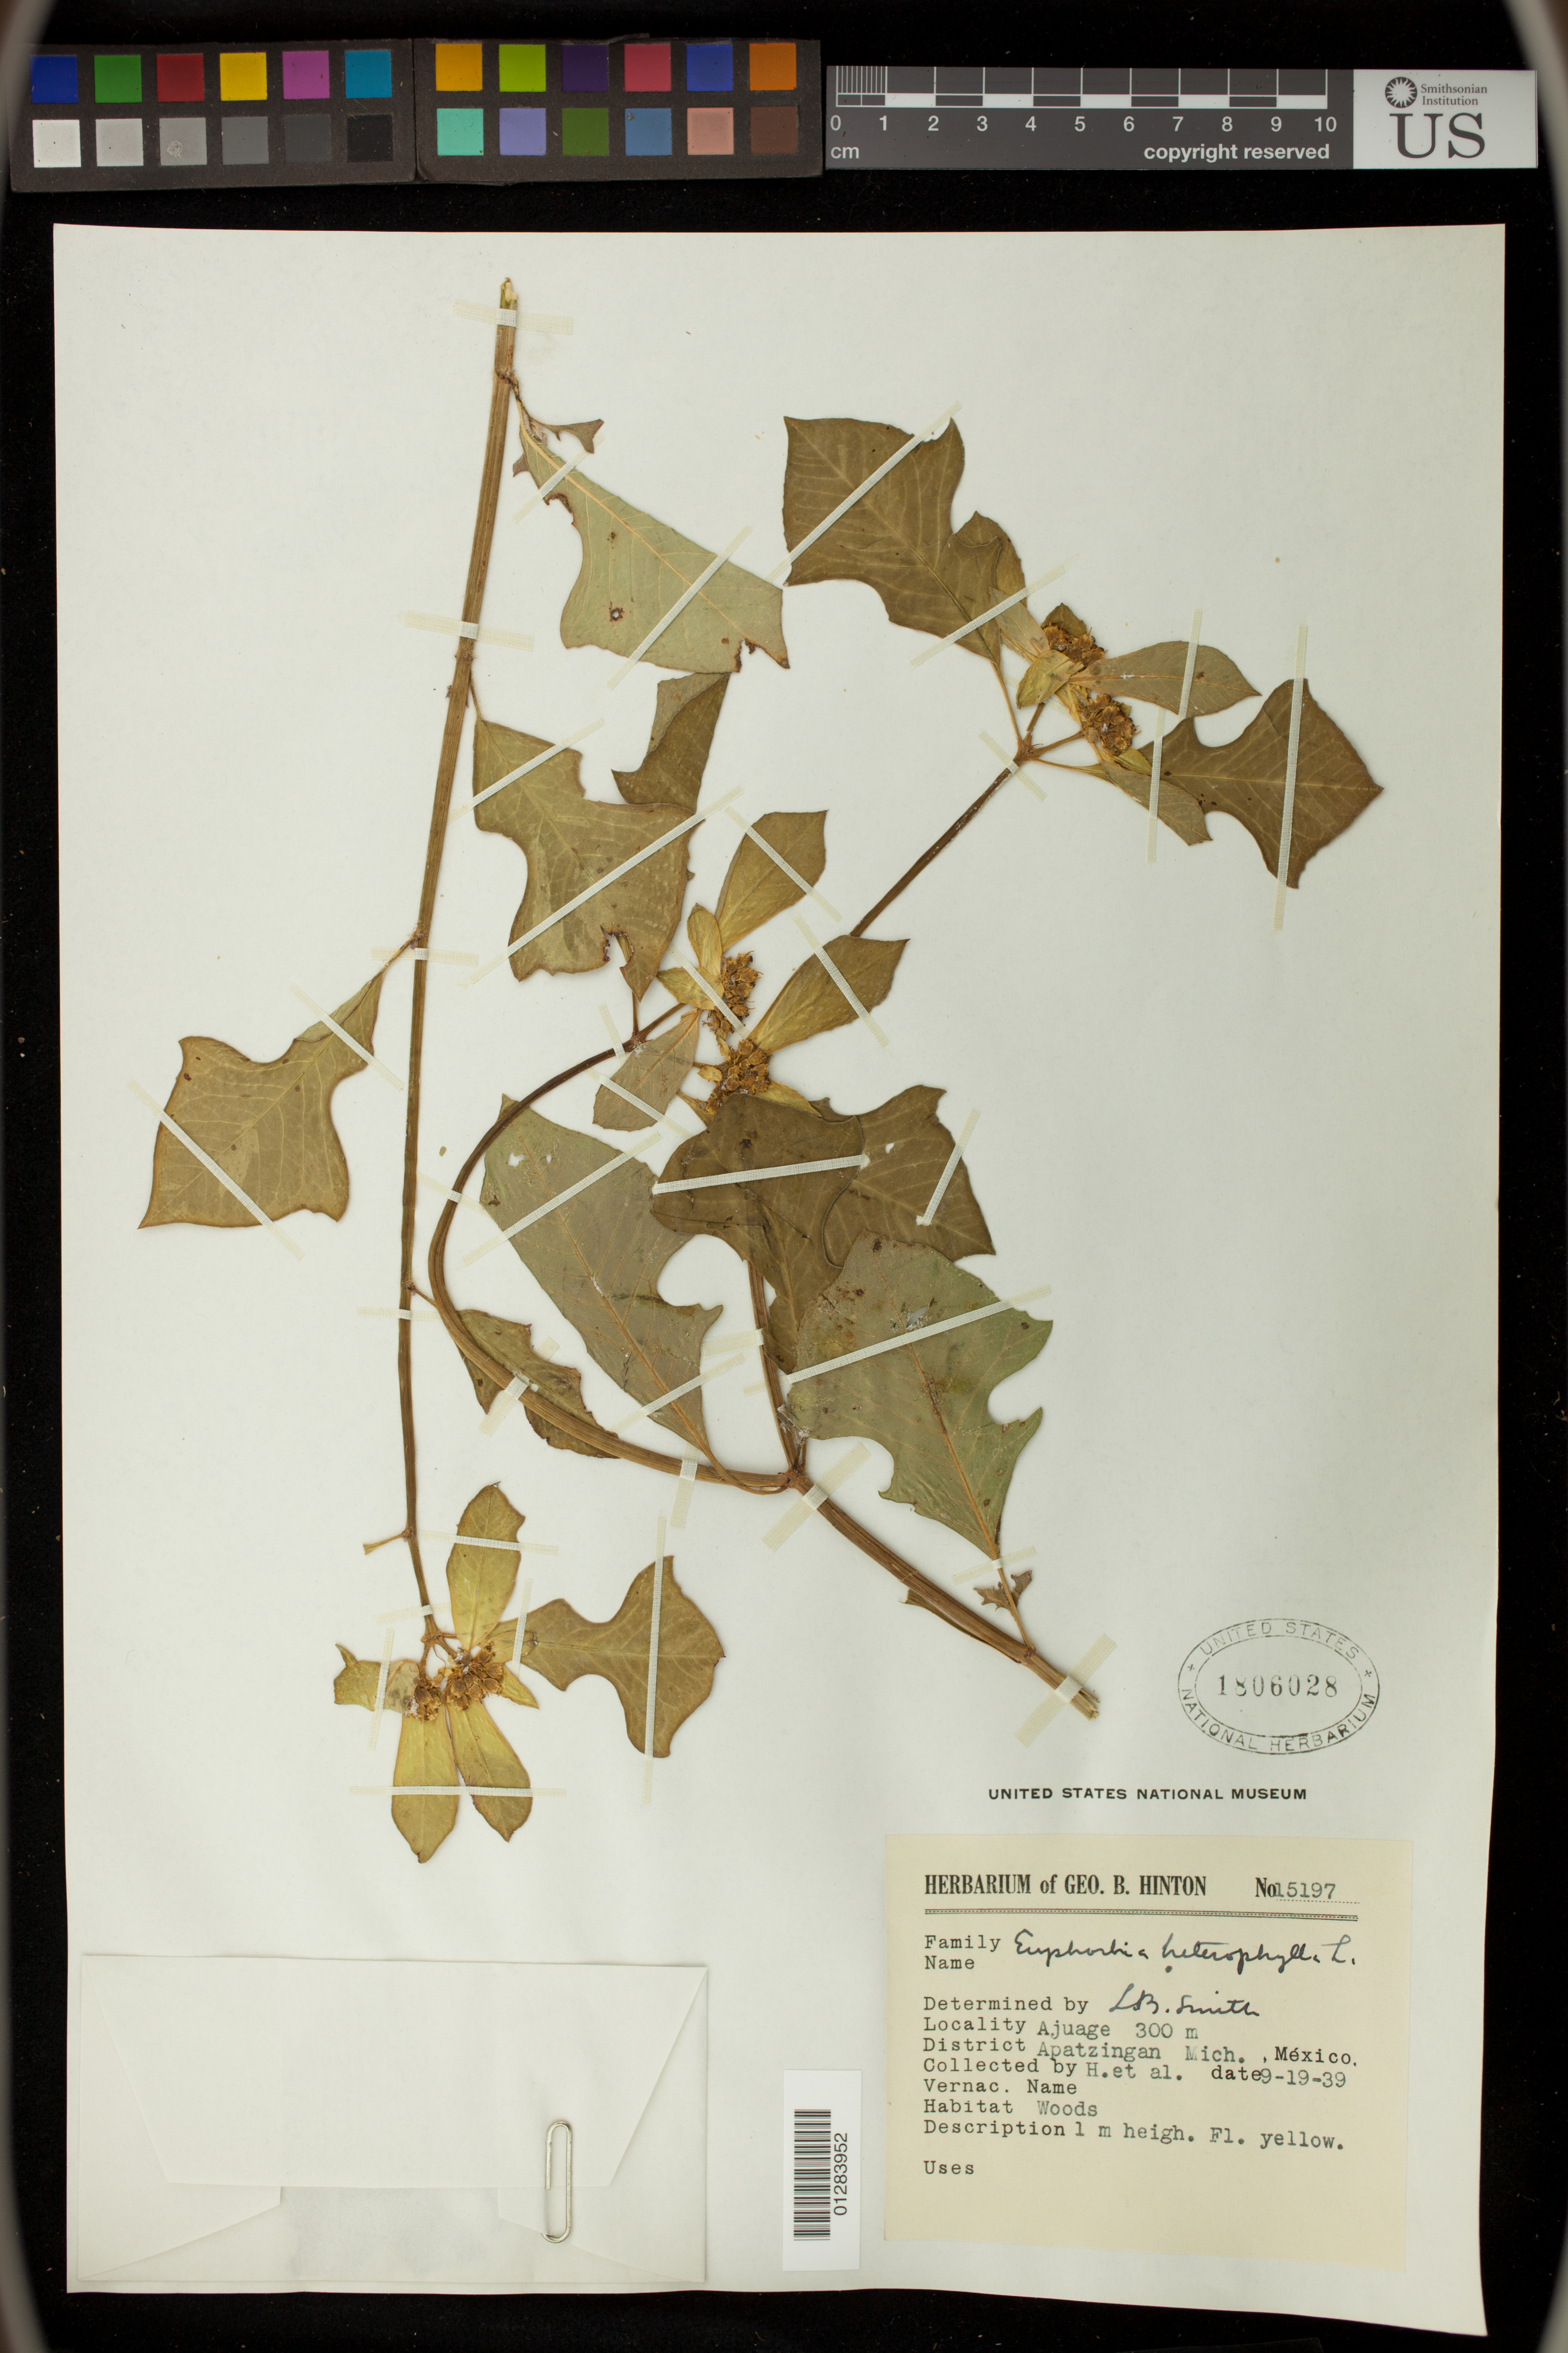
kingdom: Plantae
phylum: Tracheophyta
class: Magnoliopsida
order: Malpighiales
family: Euphorbiaceae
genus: Euphorbia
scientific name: Euphorbia heterophylla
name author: L.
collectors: G. B. Hinton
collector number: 5197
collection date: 1939-09-19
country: Mexico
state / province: Michoacán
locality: Ajuage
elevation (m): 300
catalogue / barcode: US 1806028